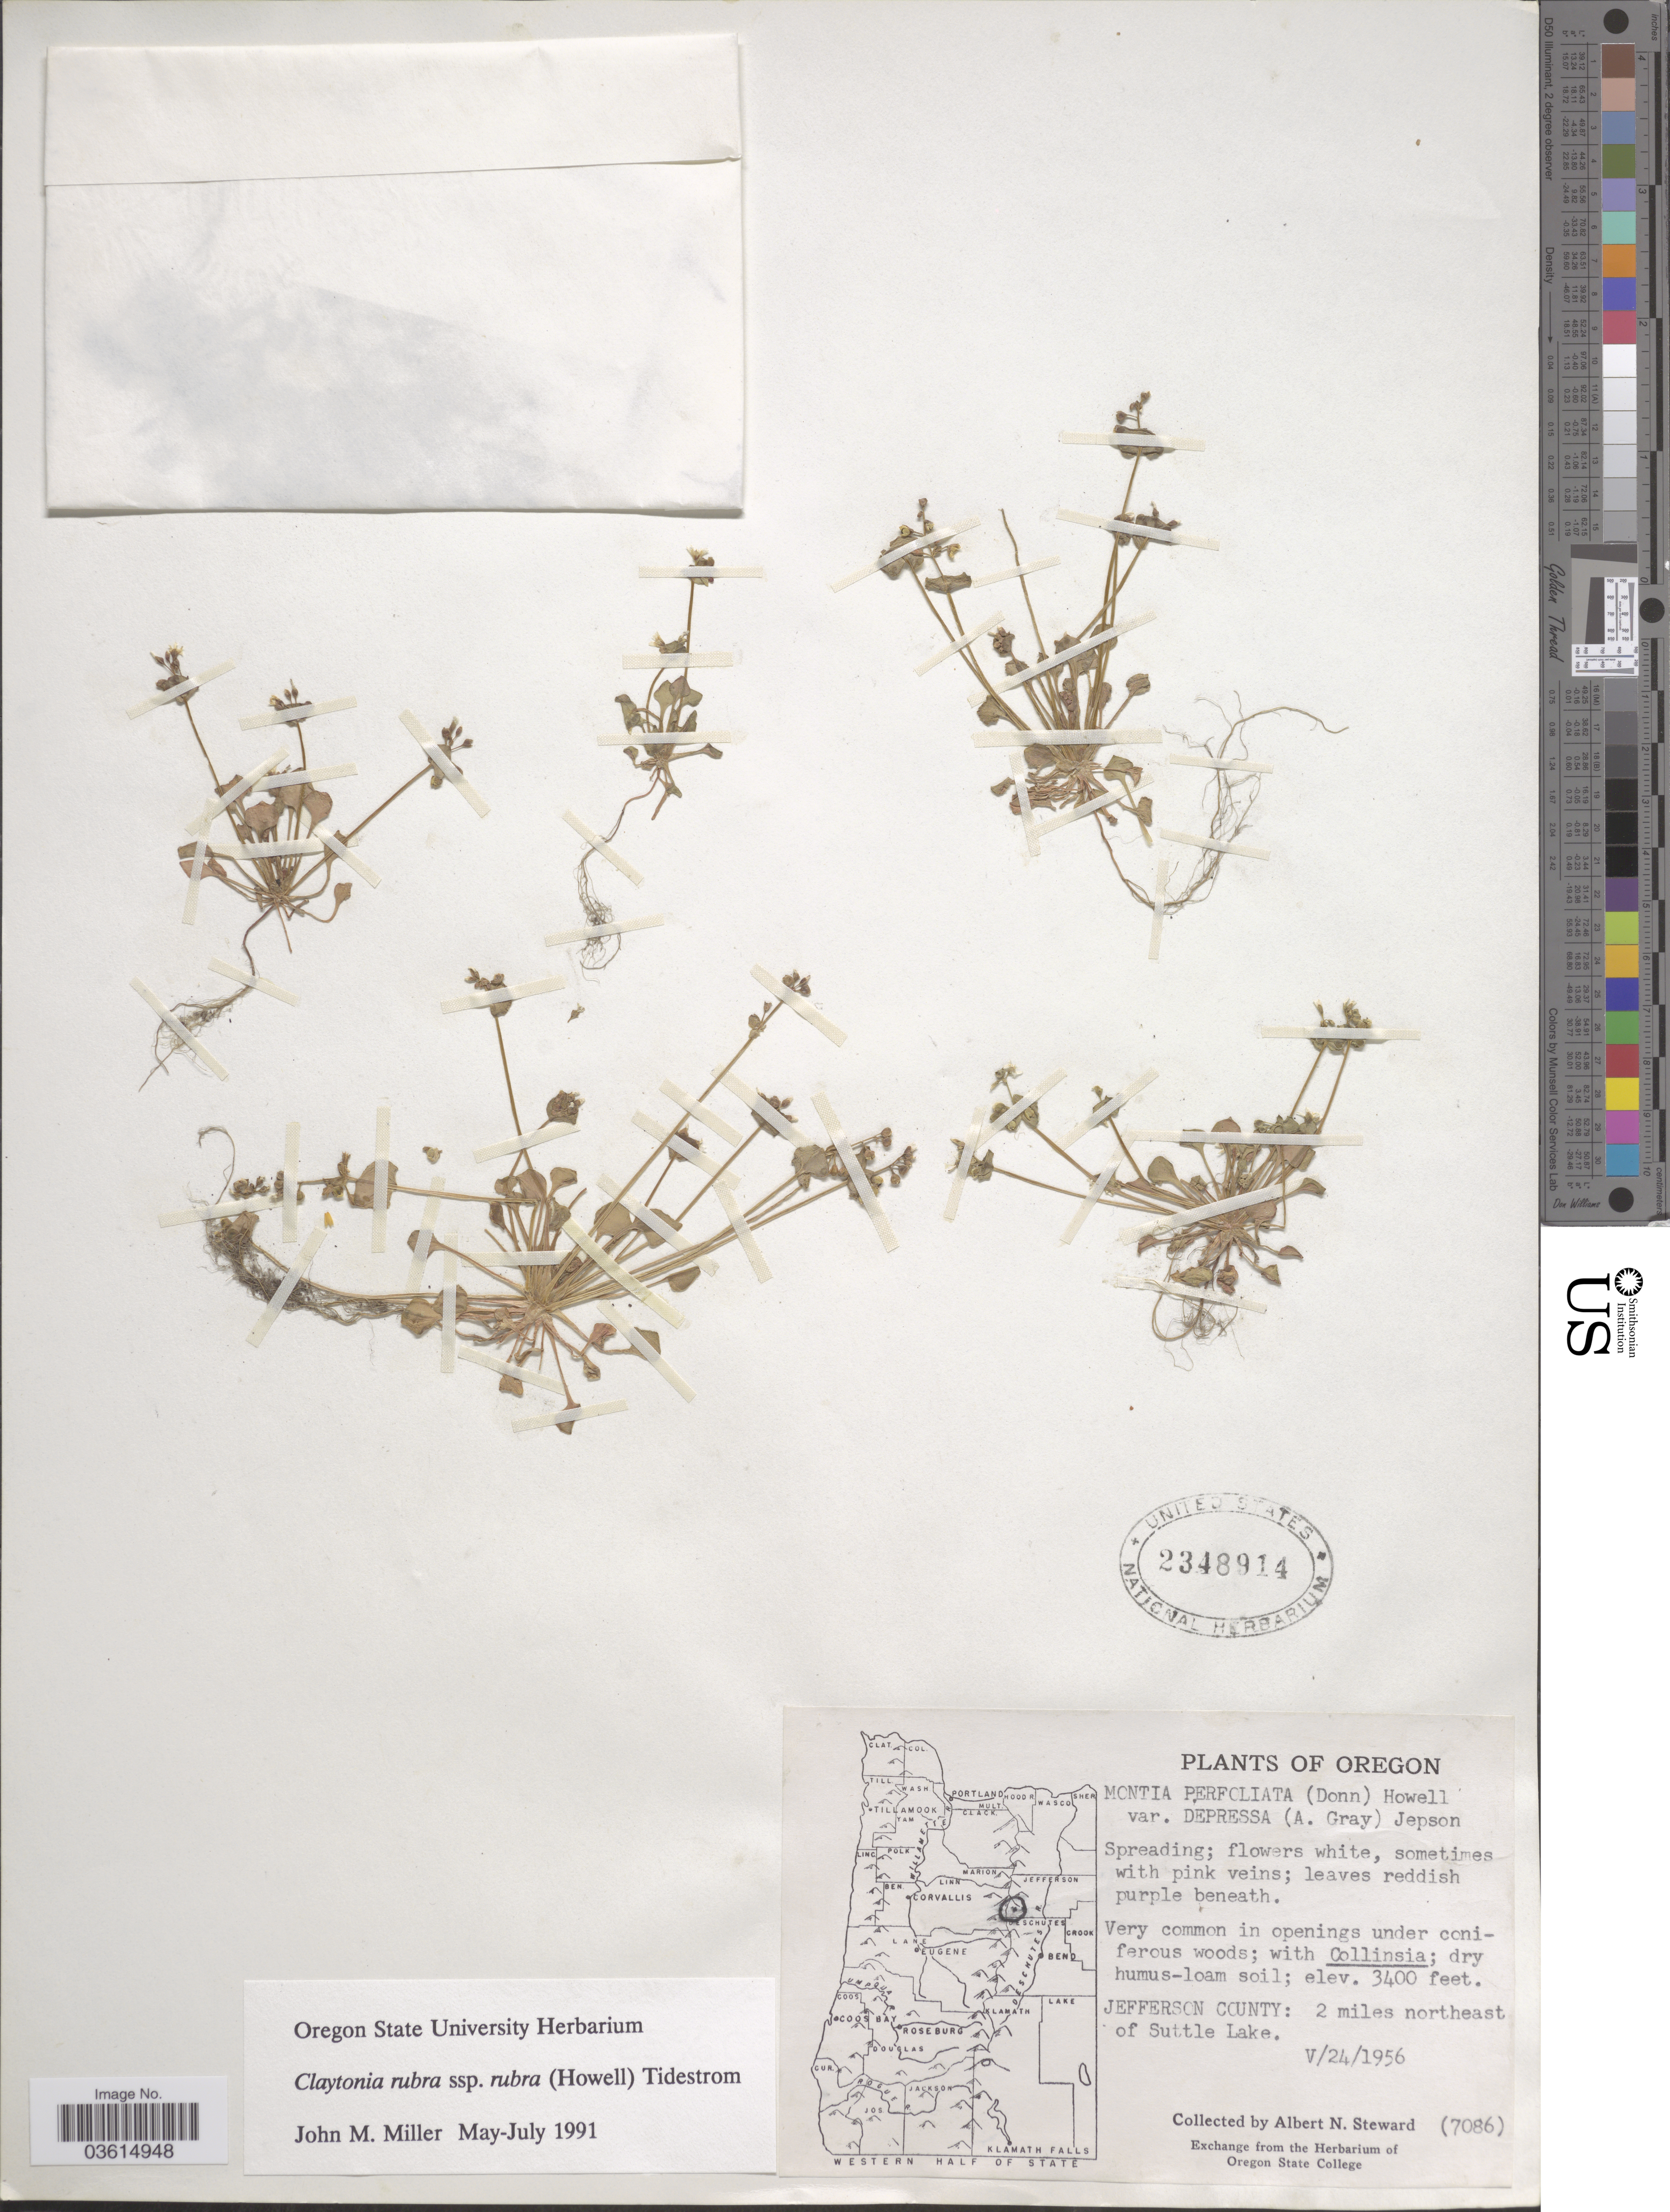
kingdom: Plantae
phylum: Tracheophyta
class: Magnoliopsida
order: Caryophyllales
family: Montiaceae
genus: Claytonia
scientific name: Claytonia rubra subsp. rubra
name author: (Howell) Tidestr.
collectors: A. N. Steward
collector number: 7086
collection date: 1956-05-24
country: United States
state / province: Oregon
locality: Jefferson County: 2 miles northeast of Suttle Lake.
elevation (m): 1036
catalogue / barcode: US 2348914